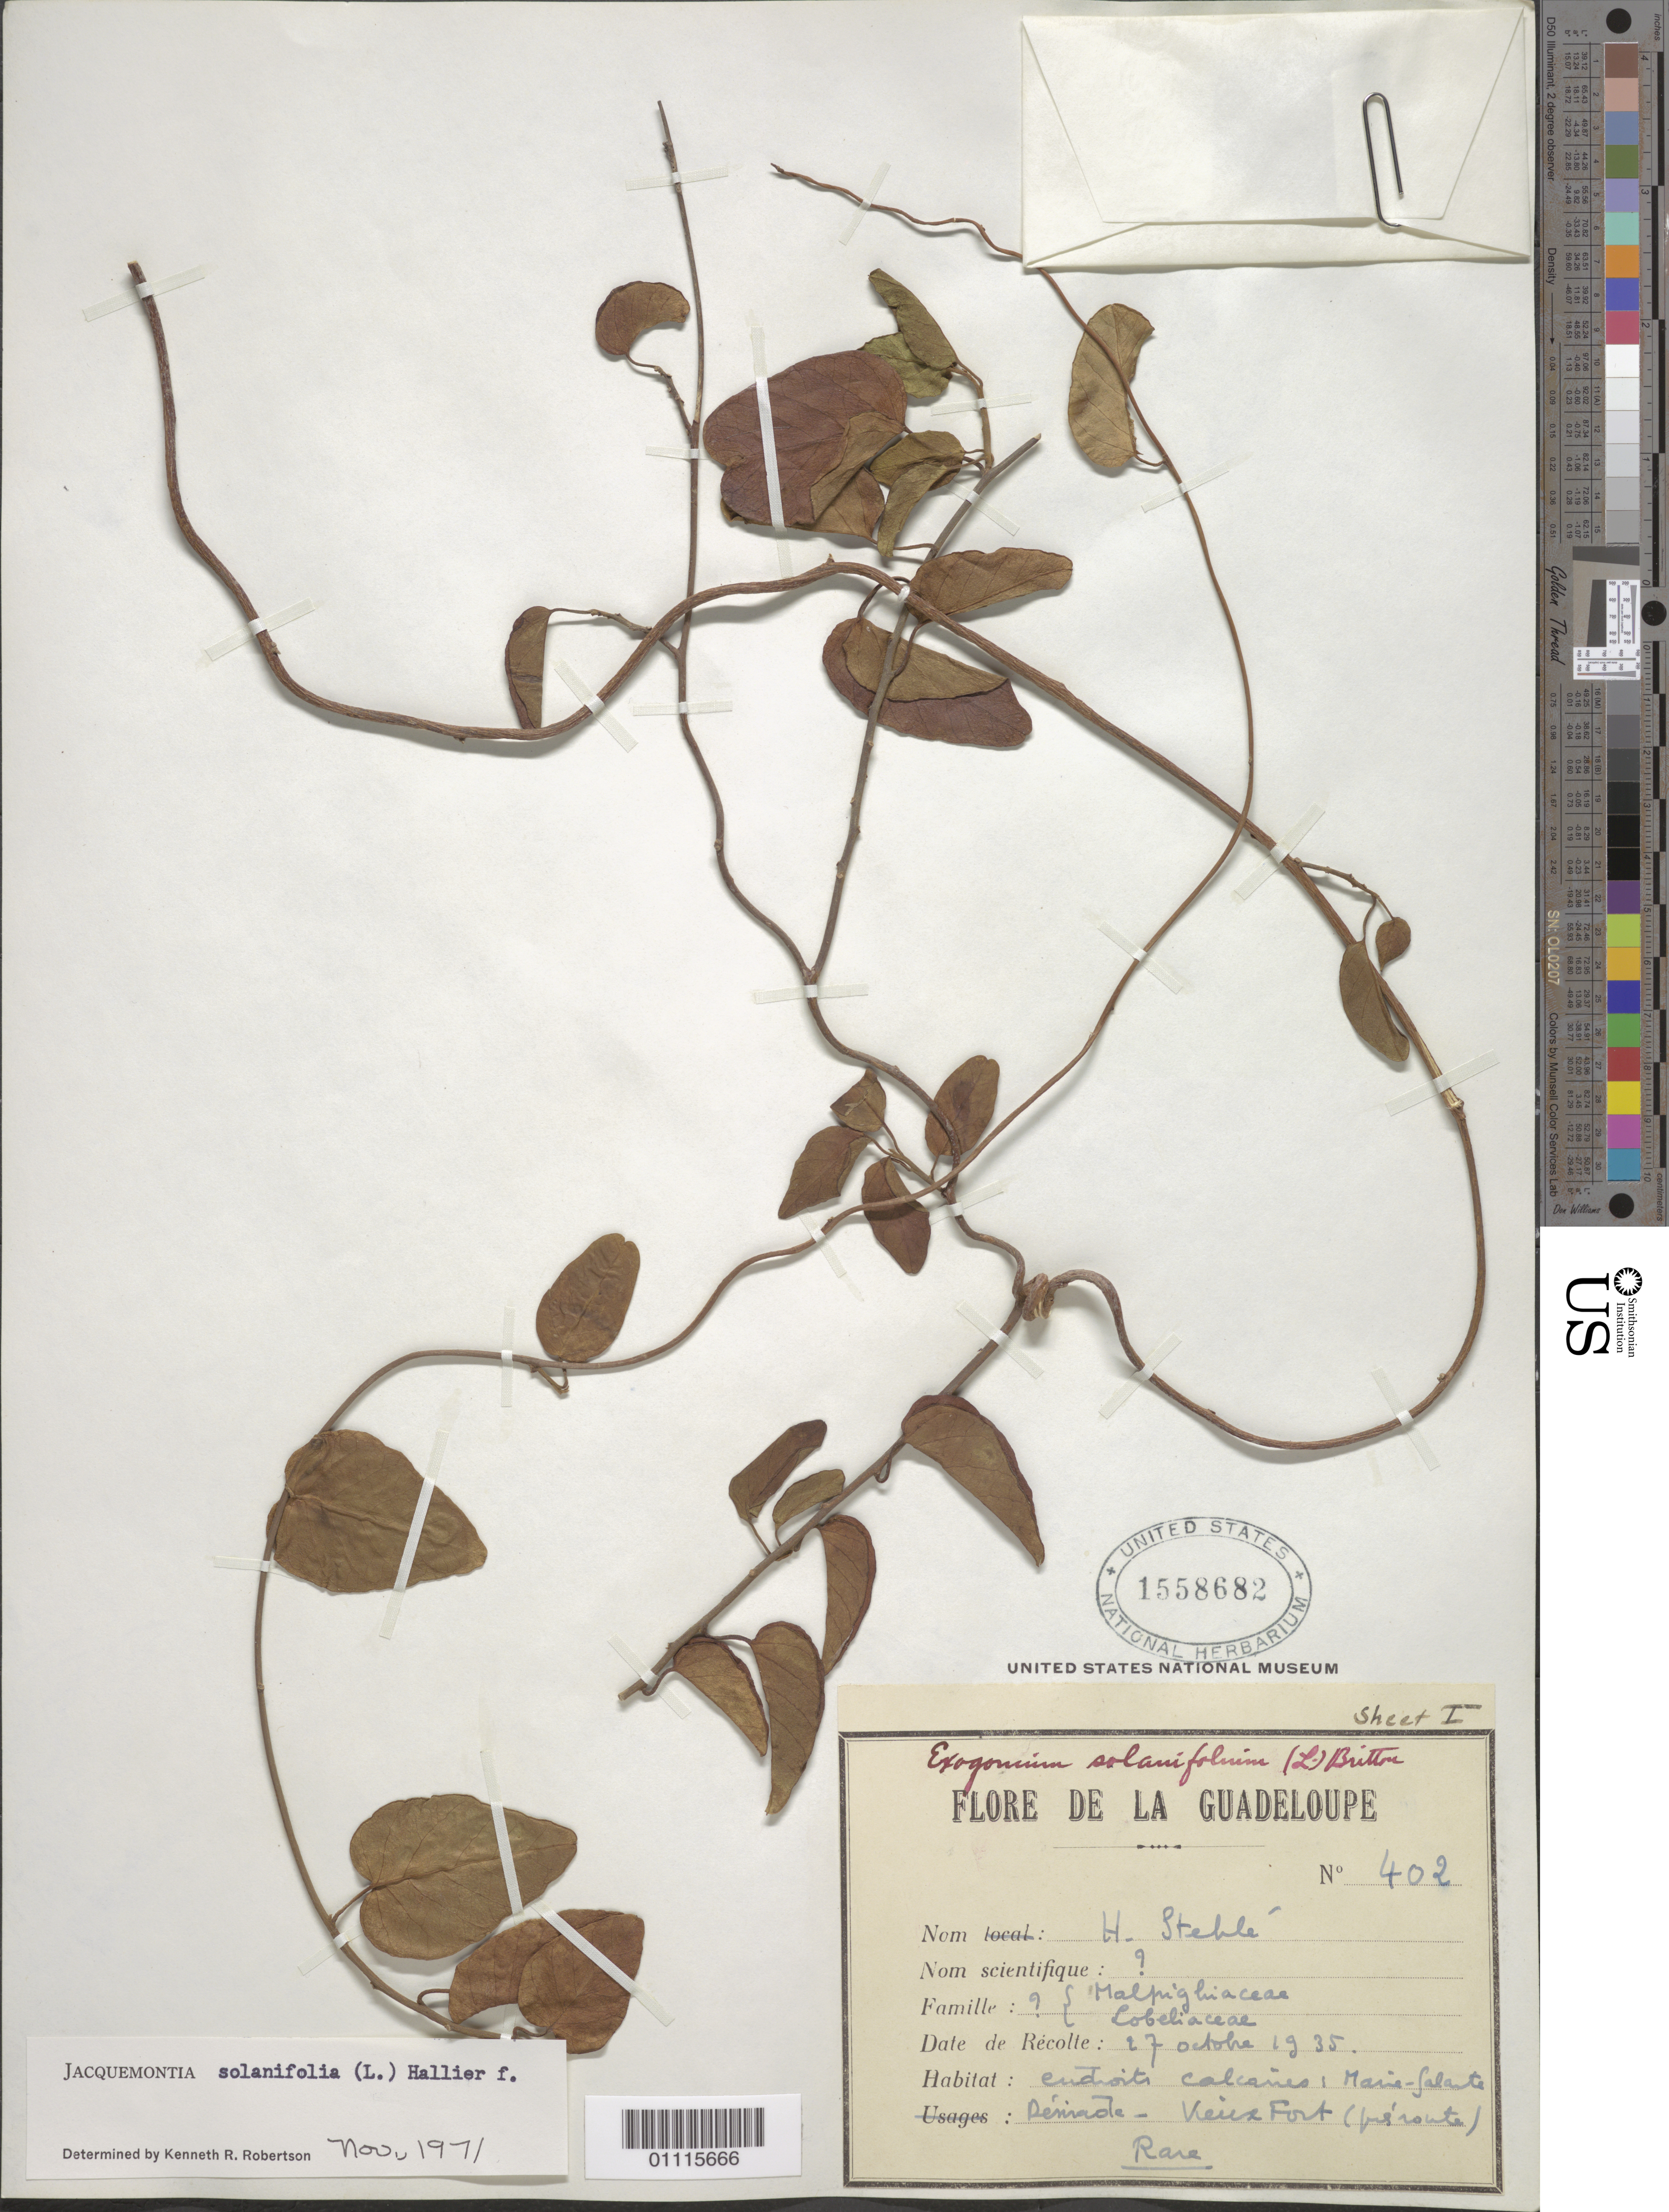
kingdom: Plantae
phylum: Tracheophyta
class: Magnoliopsida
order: Solanales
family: Convolvulaceae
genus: Jacquemontia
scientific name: Jacquemontia solanifolia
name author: (L.) Hallier f.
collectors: H. Stehlé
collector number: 402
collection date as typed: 27 Oct 1935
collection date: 1935-10-27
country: Guadeloupe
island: La Désirade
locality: Endroit calcairs. Vieux Fort (frs. route).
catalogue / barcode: US 1558682